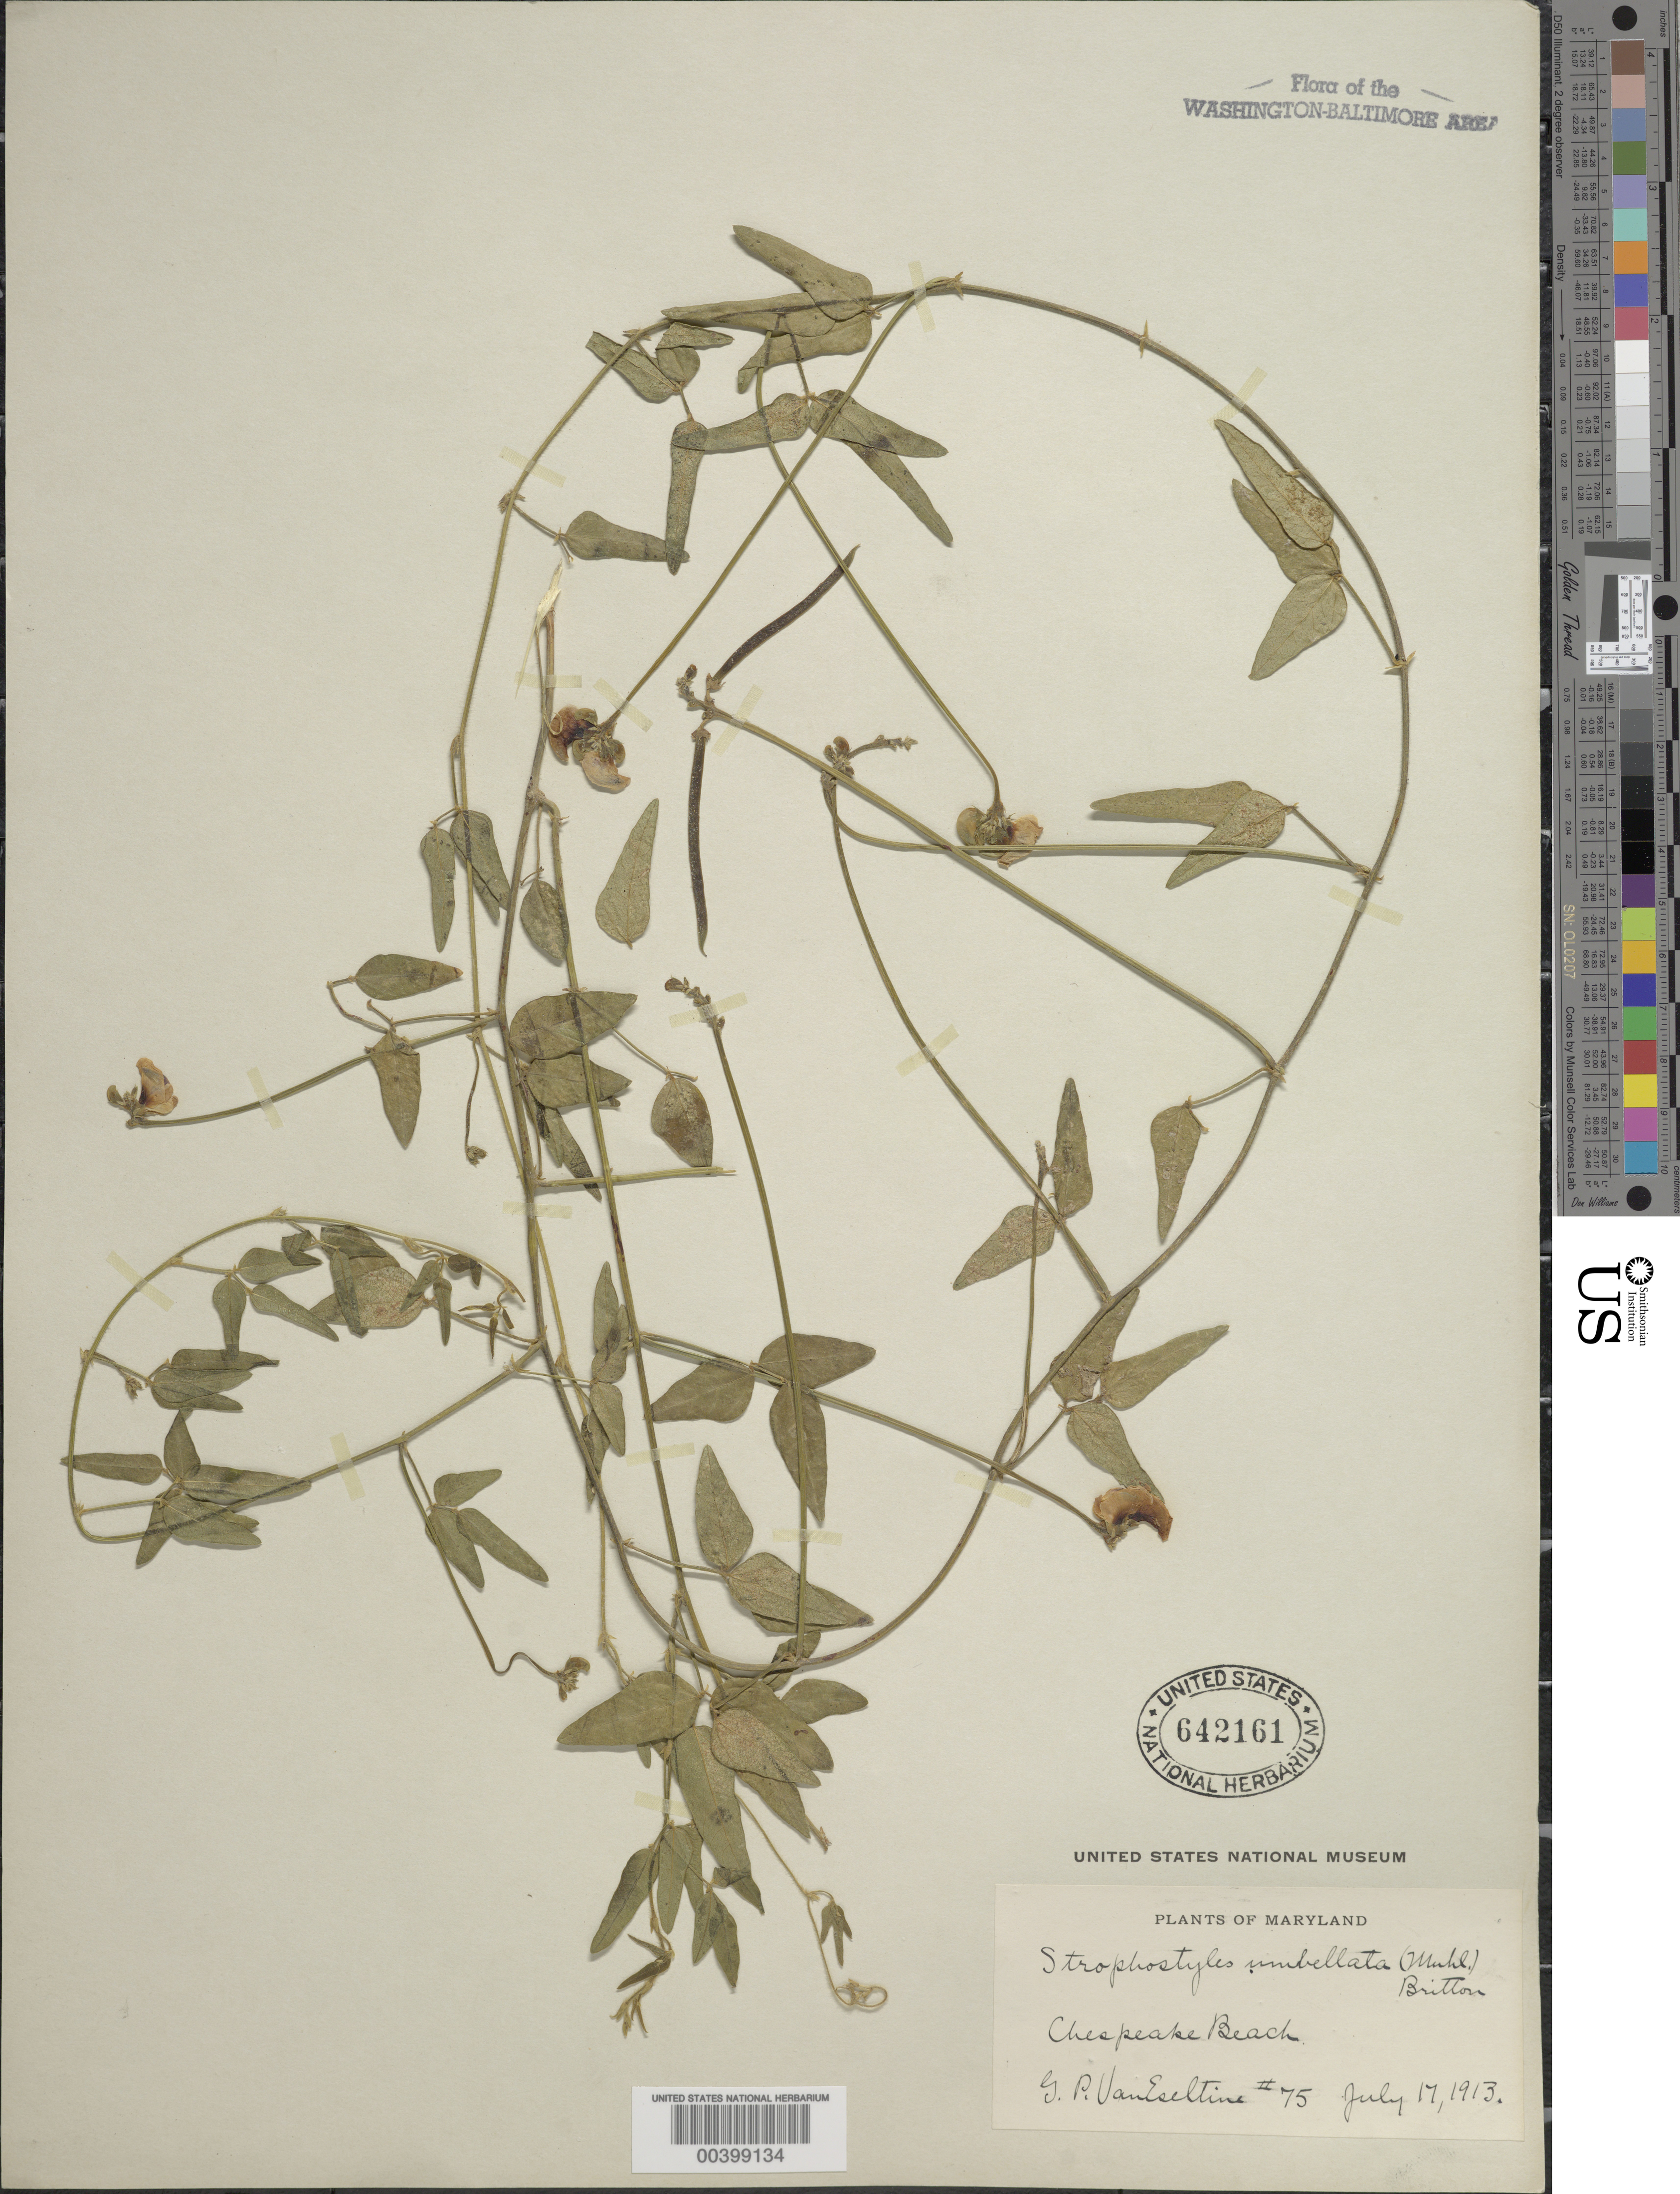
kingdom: Plantae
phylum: Tracheophyta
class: Magnoliopsida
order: Fabales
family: Fabaceae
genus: Strophostyles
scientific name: Strophostyles umbellata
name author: (Muhl. ex Willd.) Britton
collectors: G. P. Van Eseltine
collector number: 75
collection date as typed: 17 Jul 1913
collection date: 1913-07-17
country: United States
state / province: Maryland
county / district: Calvert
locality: Chesapeake Beach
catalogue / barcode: US 642161